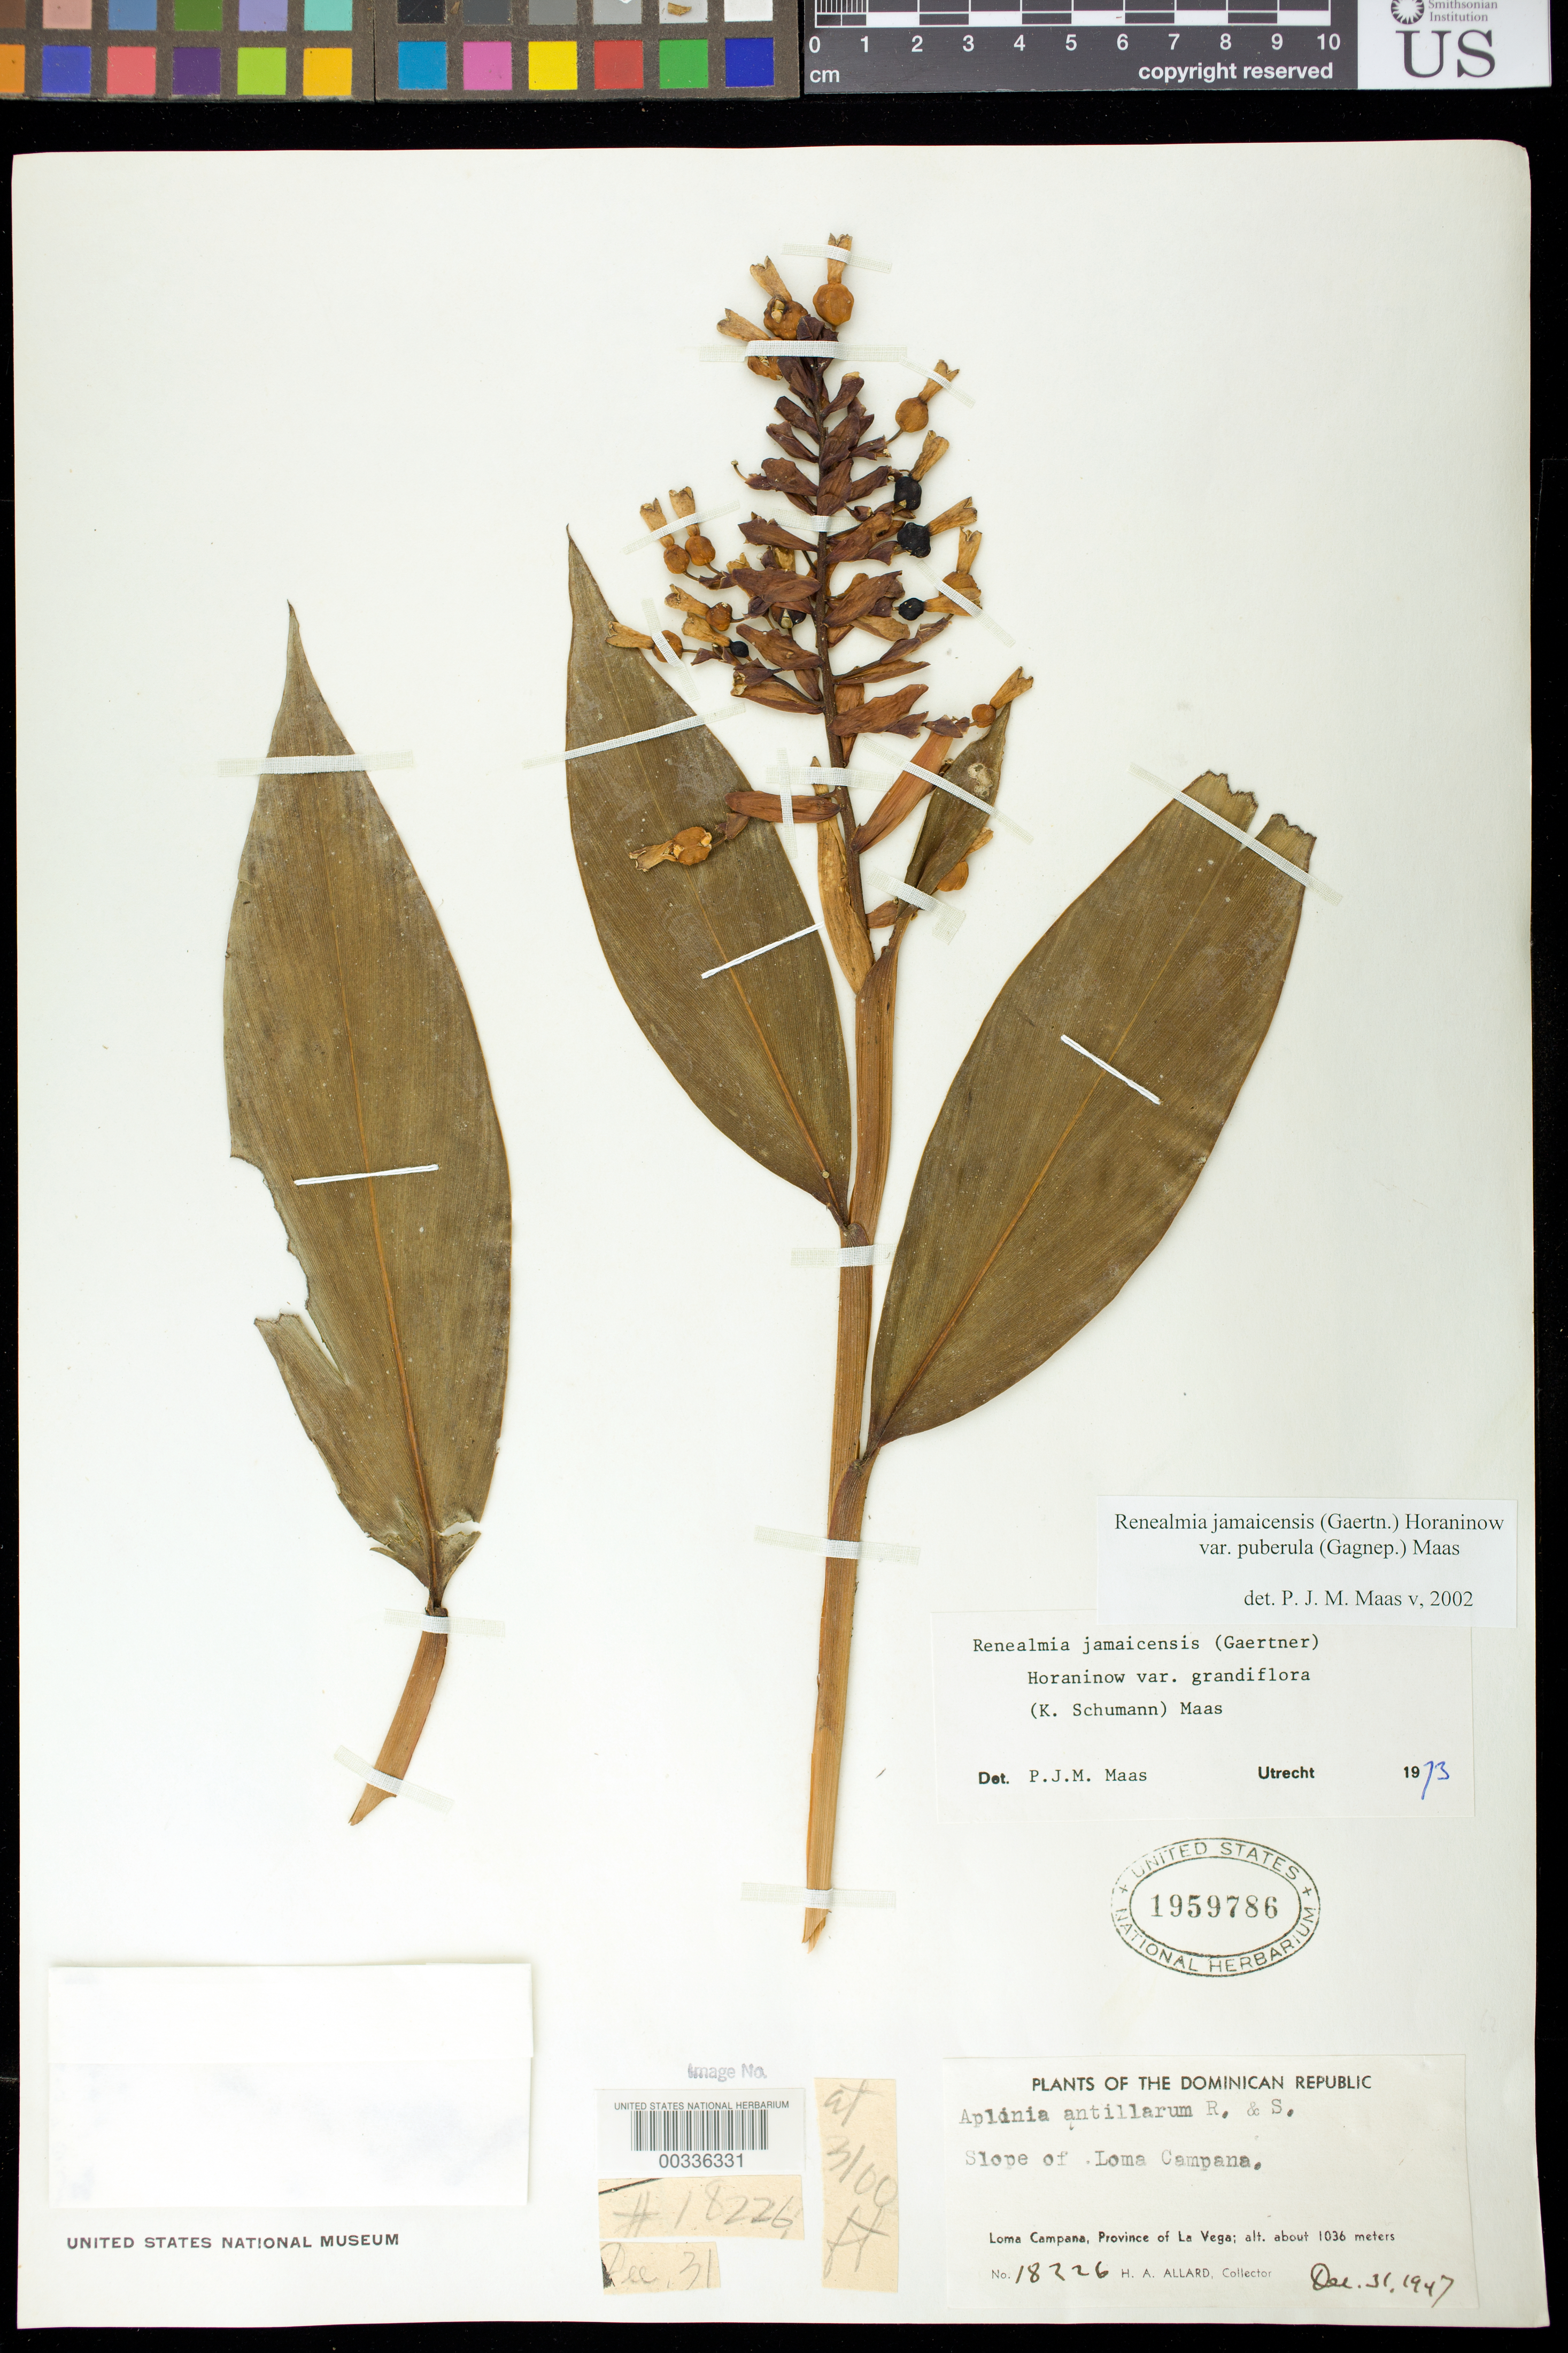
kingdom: Plantae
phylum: Tracheophyta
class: Liliopsida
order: Zingiberales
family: Zingiberaceae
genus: Renealmia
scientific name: Renealmia jamaicensis var. puberula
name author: (Gagnep.) Maas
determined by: Maas, Paul J. M.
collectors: H. A. Allard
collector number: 18226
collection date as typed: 31 Dec 1947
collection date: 1947-12-31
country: Dominican Republic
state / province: La Vega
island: Hispaniola Island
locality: Loma campana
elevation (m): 1036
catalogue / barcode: US 1959786